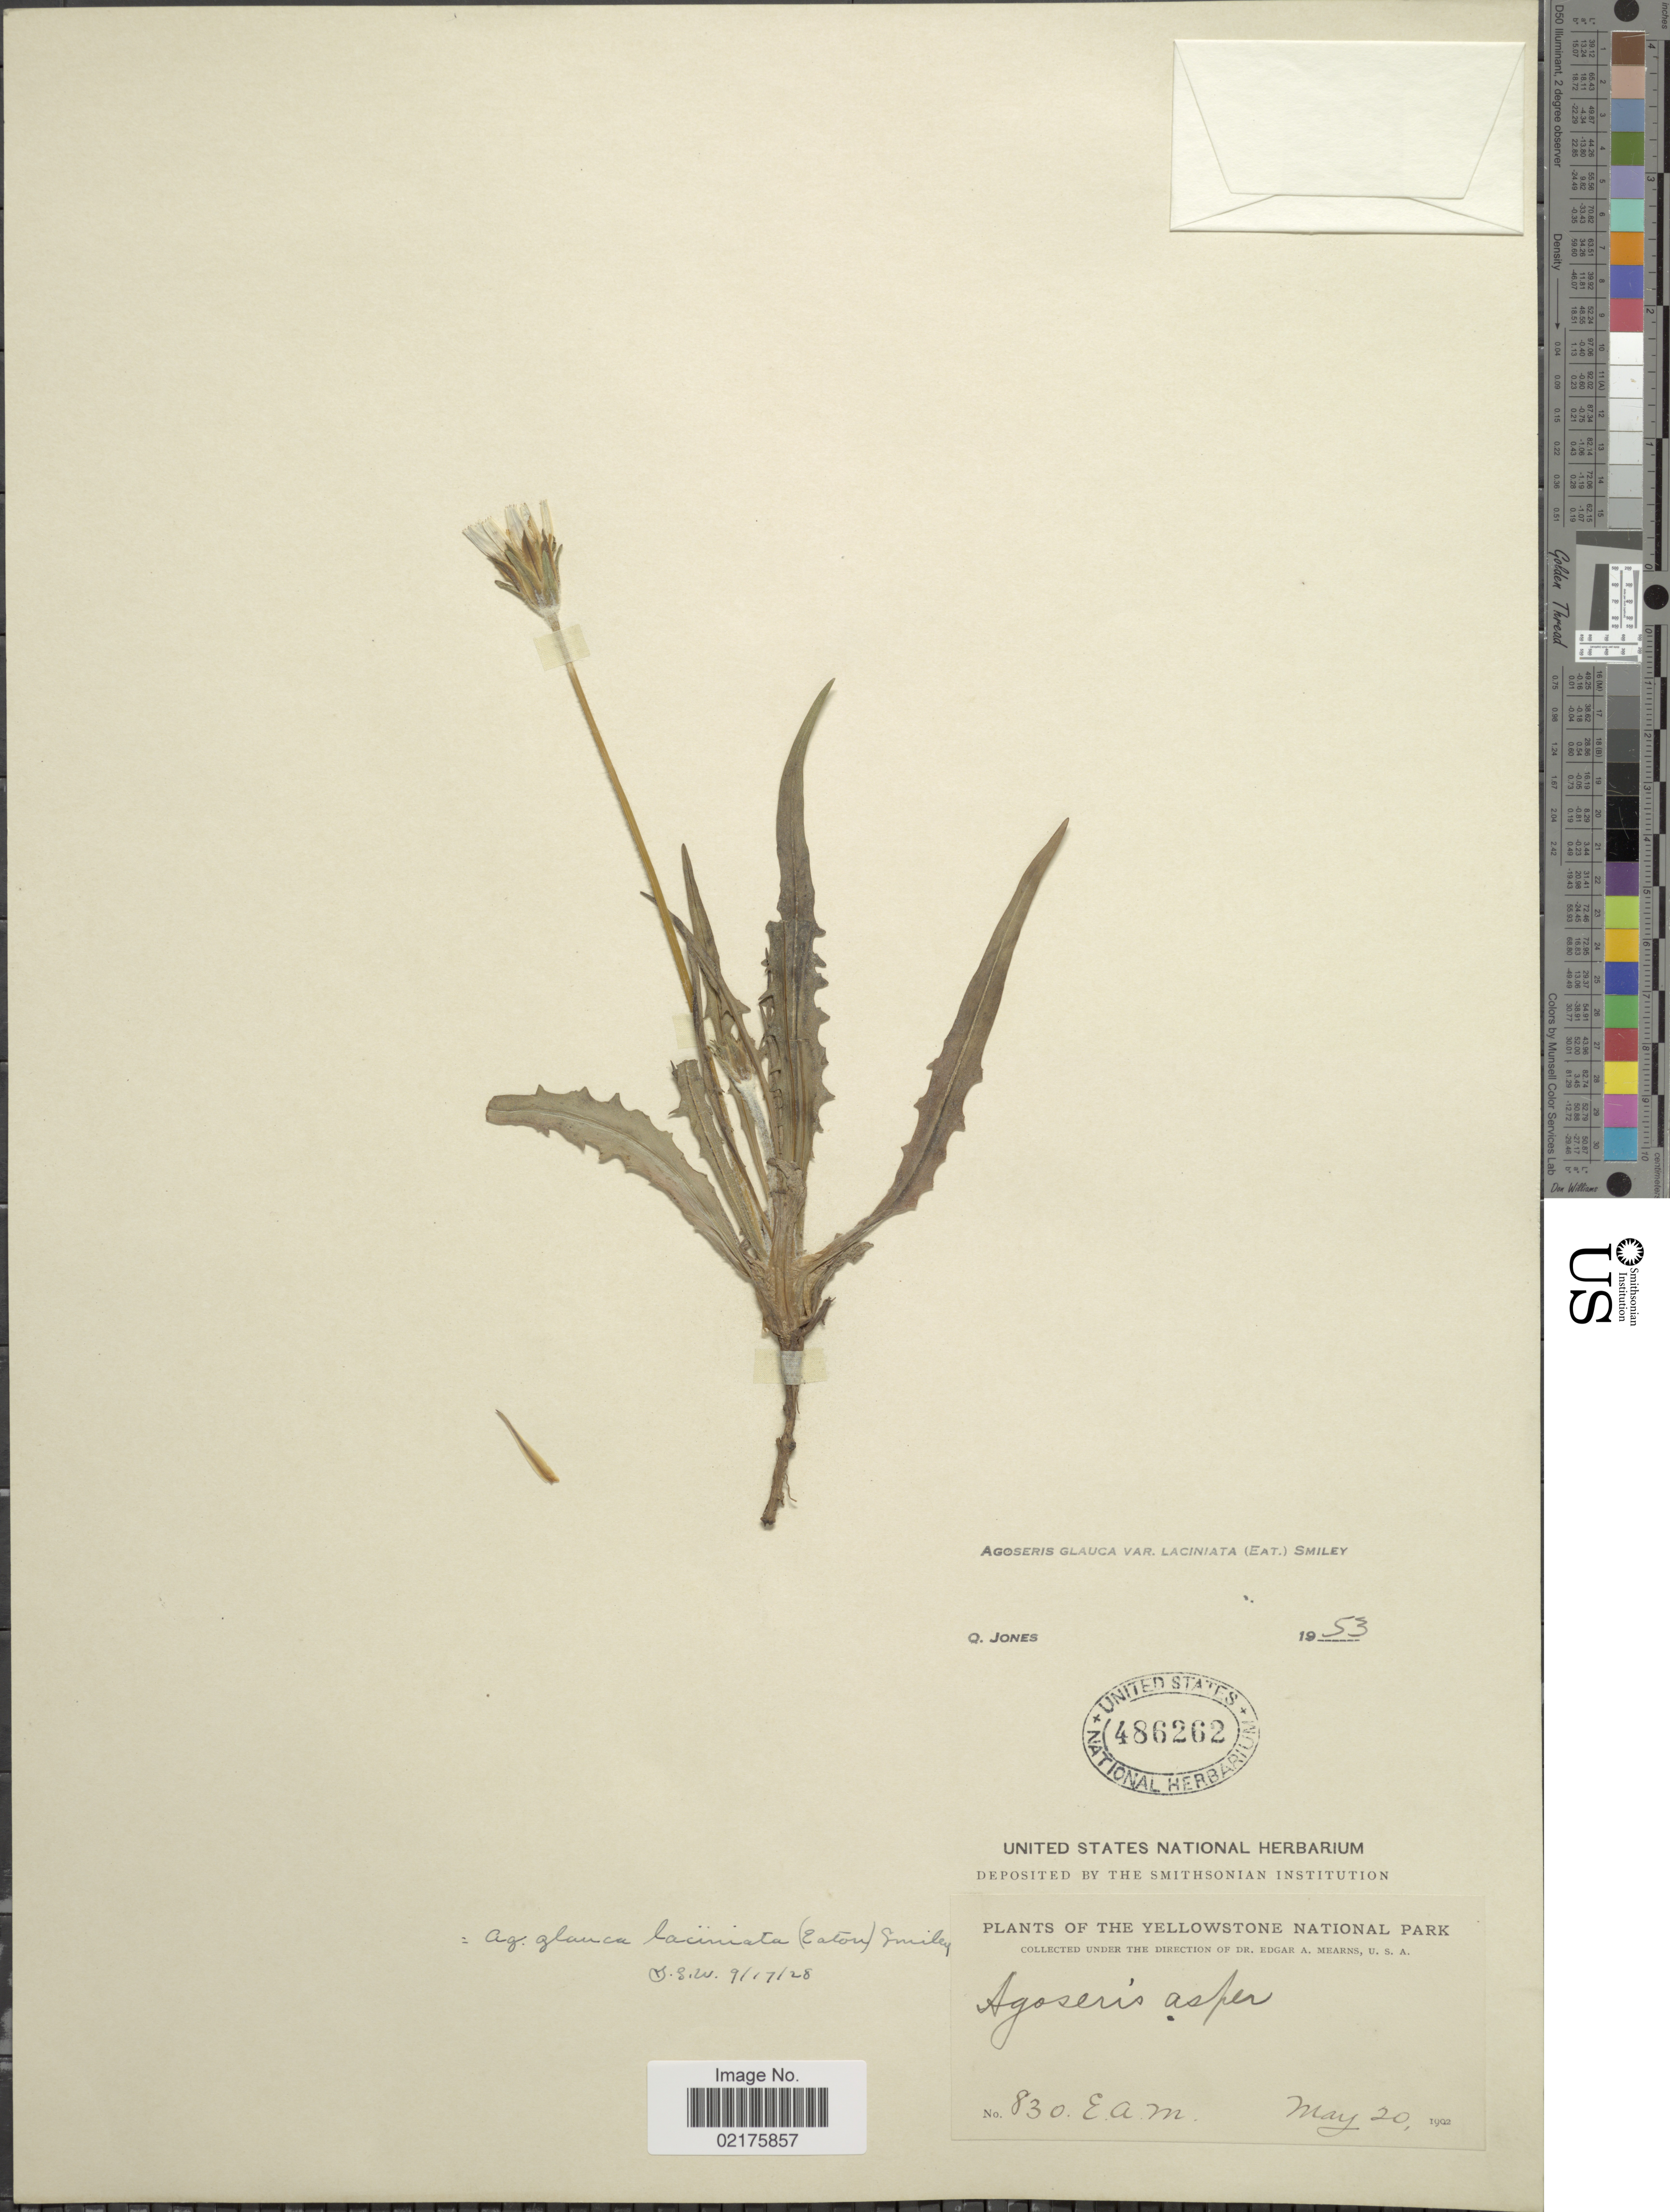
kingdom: Plantae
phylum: Tracheophyta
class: Magnoliopsida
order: Asterales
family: Asteraceae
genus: Agoseris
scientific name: Agoseris parviflora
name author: (Nutt.) D. Dietr.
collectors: E. A. Mearns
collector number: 830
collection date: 1902-05-20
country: United States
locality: Yellowstone National Park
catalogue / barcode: US 486262